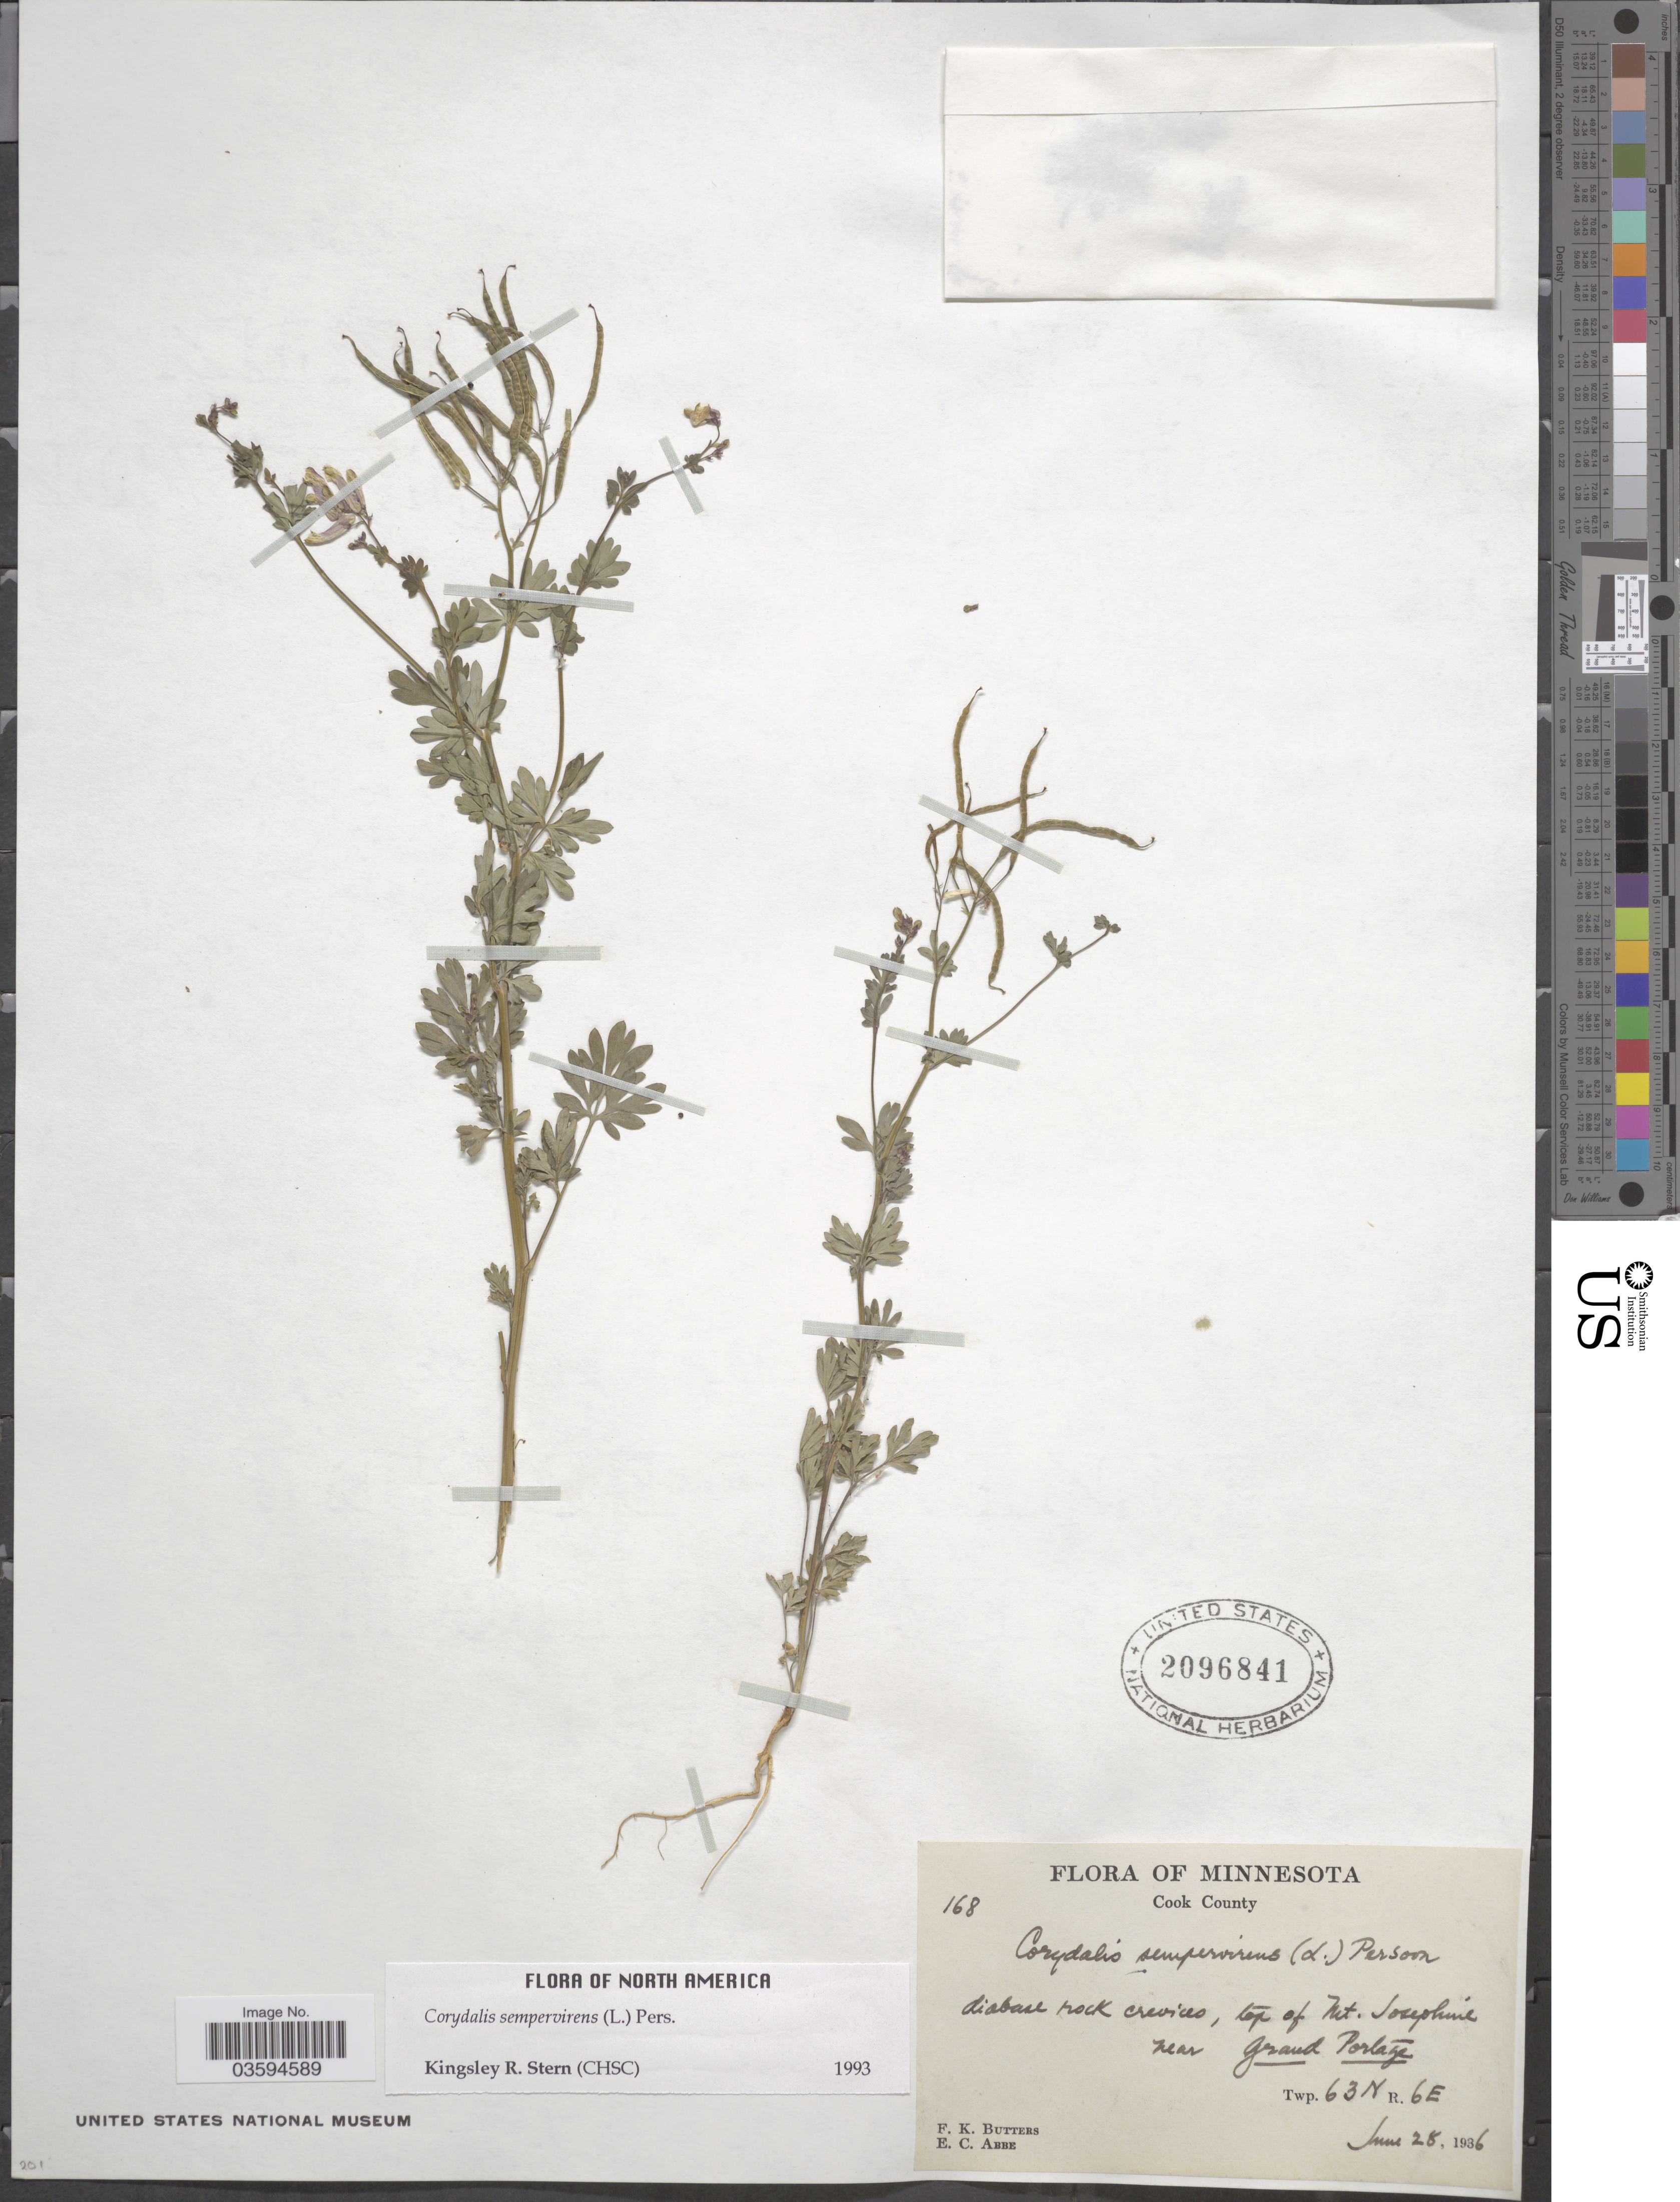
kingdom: Plantae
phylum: Tracheophyta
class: Magnoliopsida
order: Ranunculales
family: Papaveraceae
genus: Capnoides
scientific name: Capnoides sempervirens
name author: (L.) Borkh.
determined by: Strong, M. T., (US), Smithsonian Institution - National Museum of Natural History (UNITED STATES)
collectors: F. K. Butters & E. C. Abbe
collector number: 168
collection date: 1936-06-28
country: United States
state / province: Minnesota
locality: Cook County. Diabase rock crevices, top of Mt. Josephine near Grand Portage. Twp. 63N R. 6E.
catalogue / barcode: US 2096841